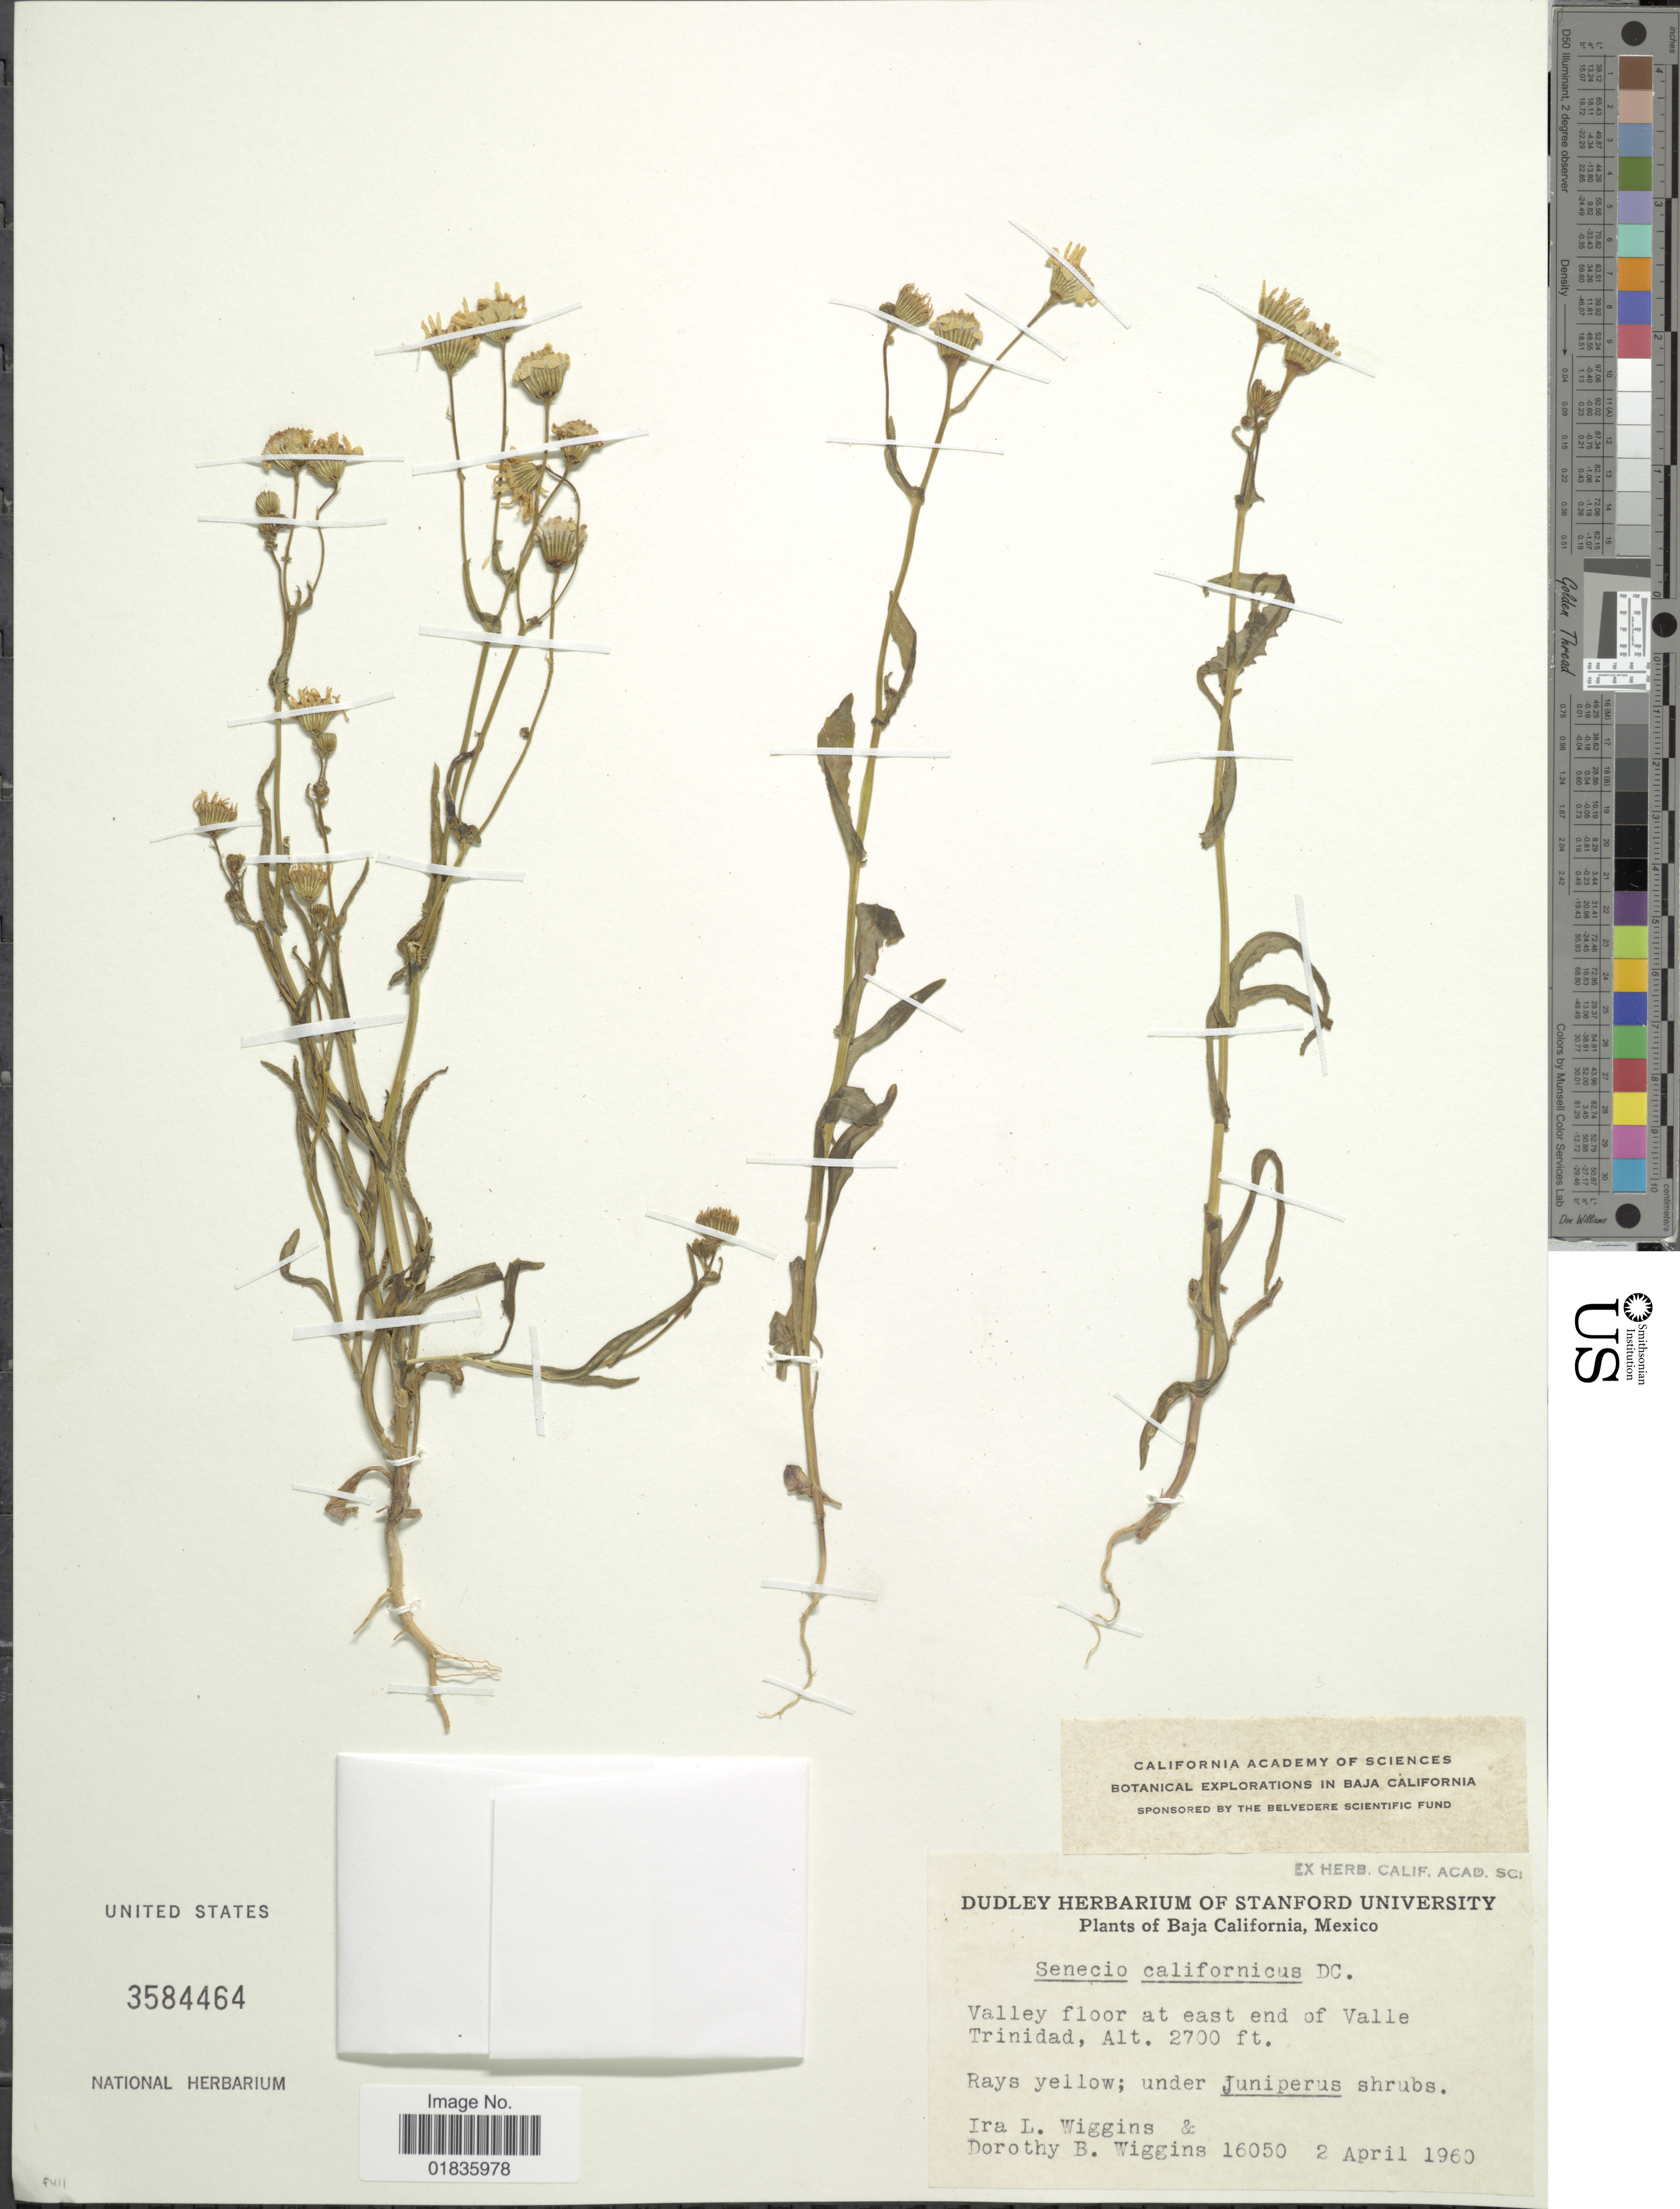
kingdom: Plantae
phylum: Tracheophyta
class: Magnoliopsida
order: Asterales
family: Asteraceae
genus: Senecio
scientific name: Senecio californicus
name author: DC.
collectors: I. L. Wiggins & D. B. Wiggins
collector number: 16050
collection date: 1960-04-02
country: Mexico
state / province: Baja California Norte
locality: Valley floor at east end of Valle Trinidad.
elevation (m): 823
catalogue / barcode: US 3584464